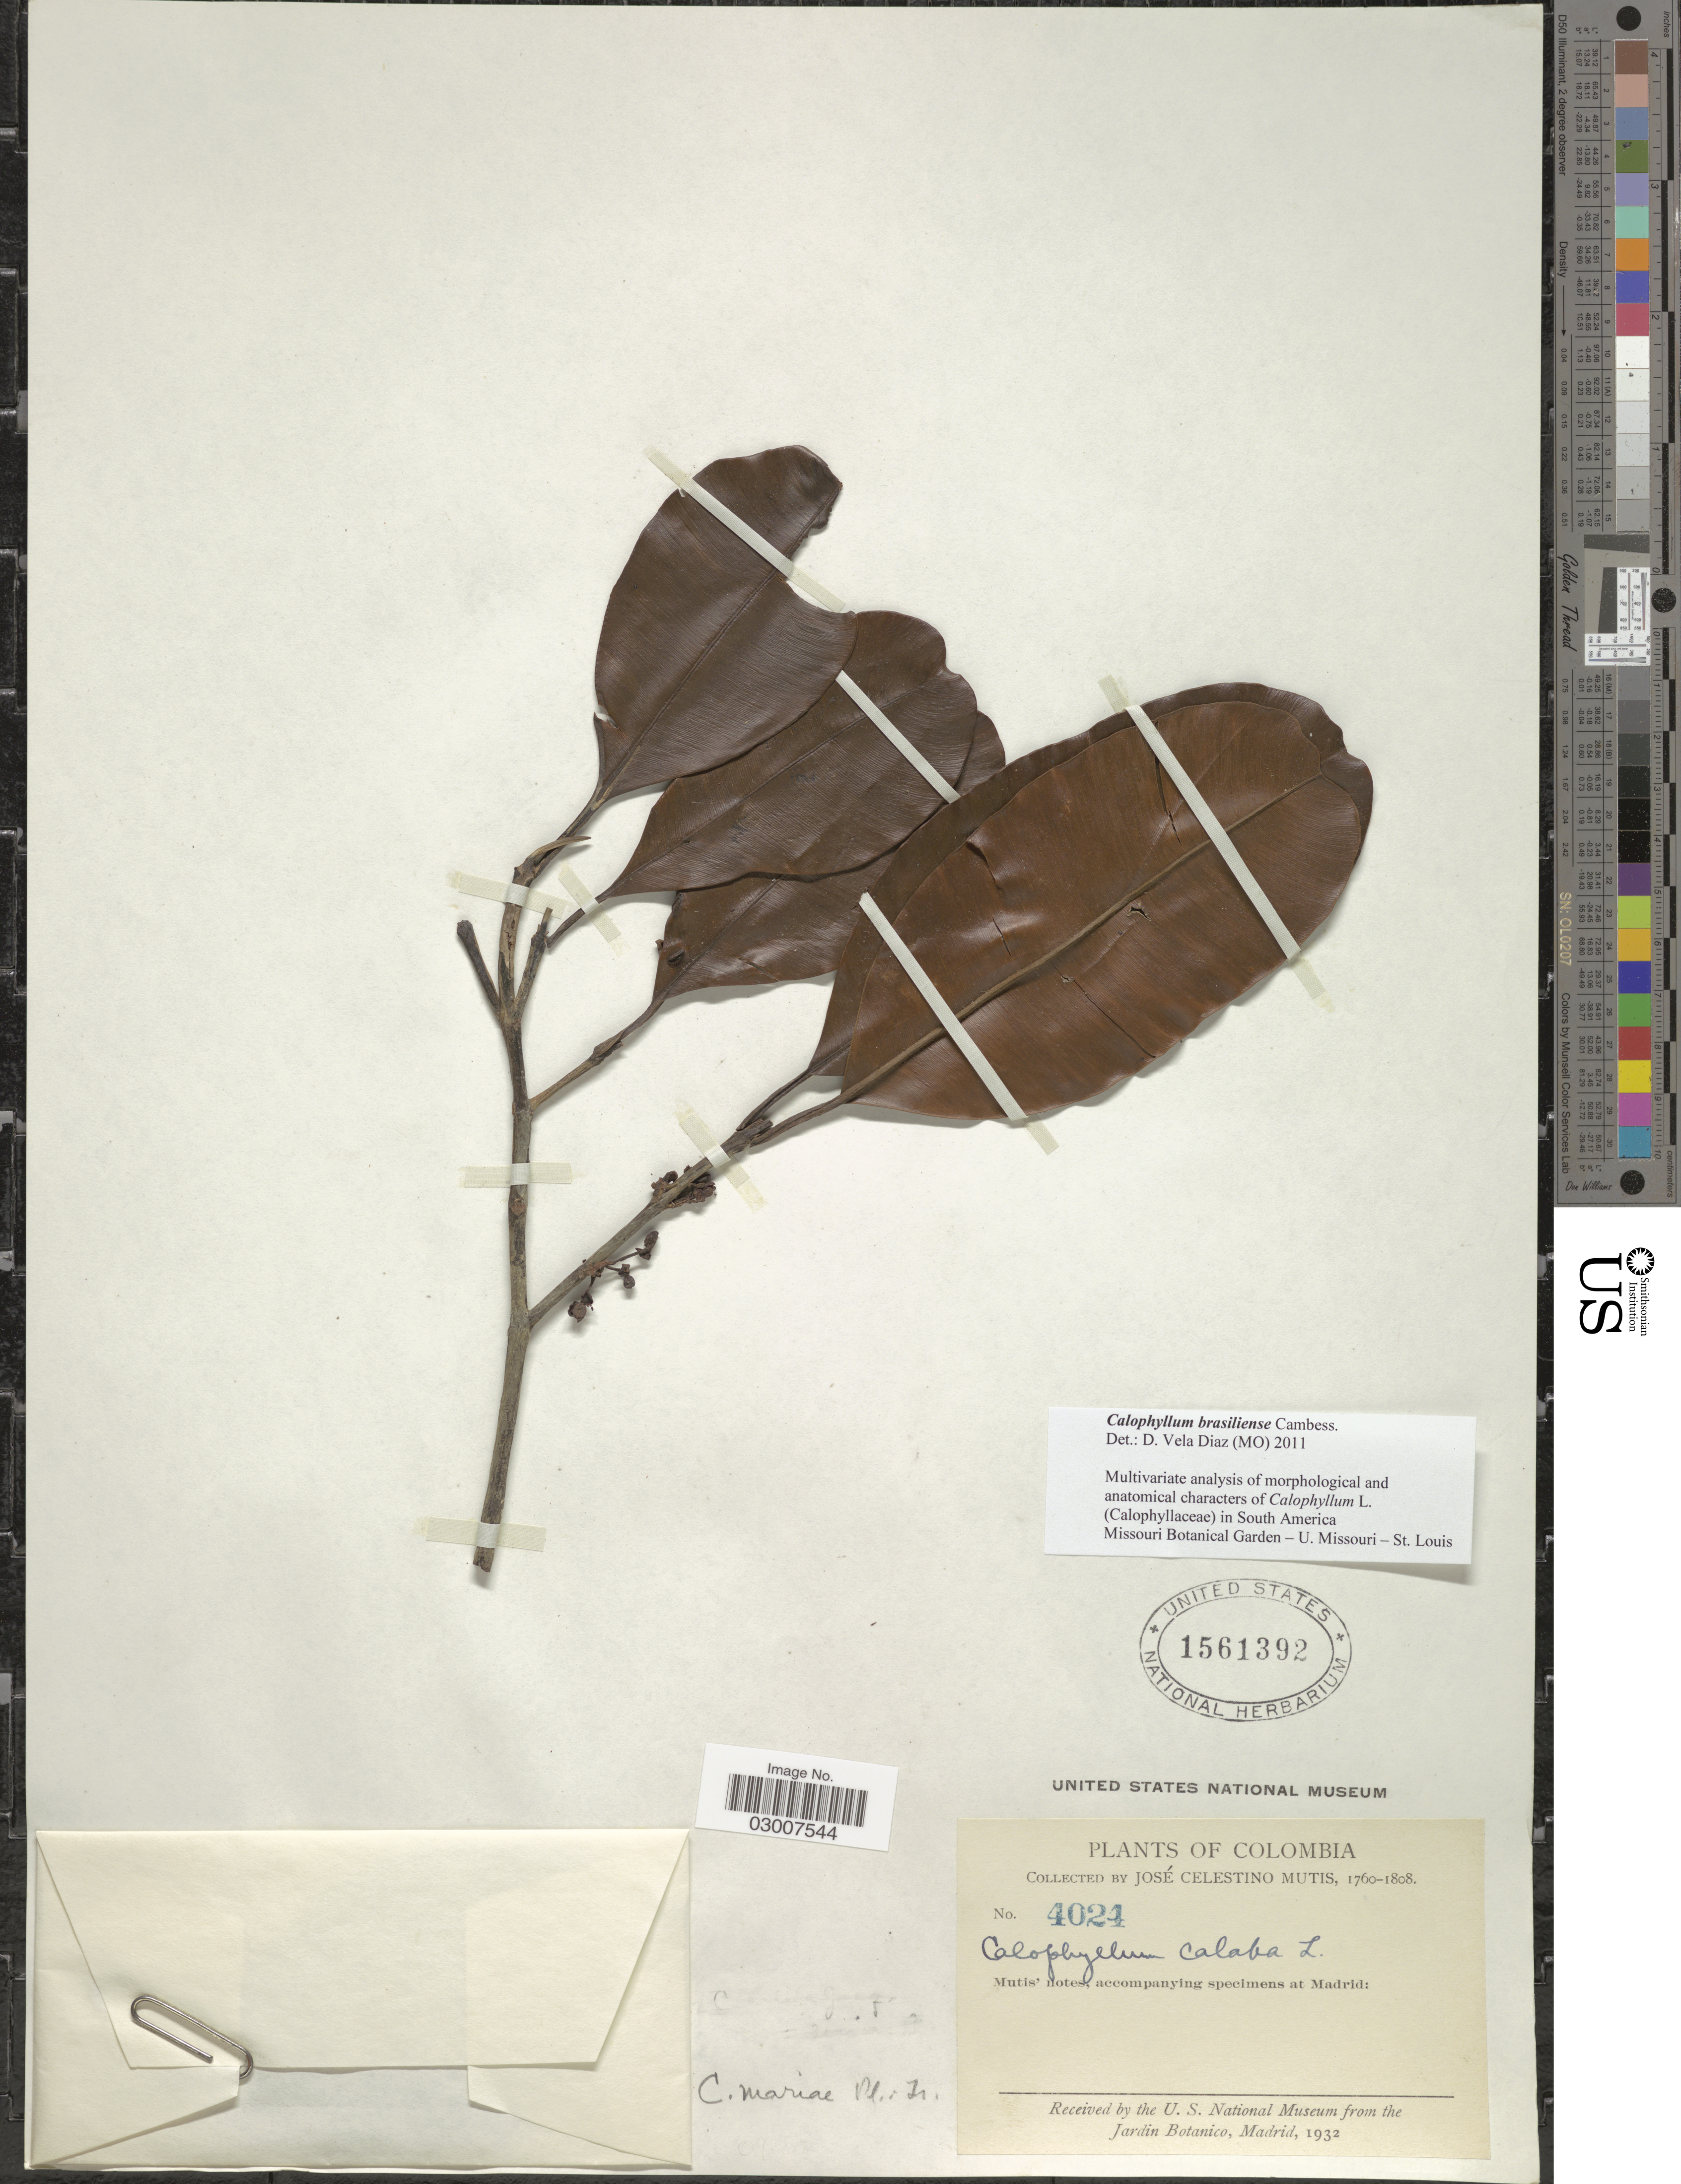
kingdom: Plantae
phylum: Tracheophyta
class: Magnoliopsida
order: Malpighiales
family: Calophyllaceae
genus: Calophyllum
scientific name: Calophyllum brasiliense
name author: Cambess.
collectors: J. C. B. Mutis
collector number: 4024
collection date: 1760/1808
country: Colombia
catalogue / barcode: US 1561392